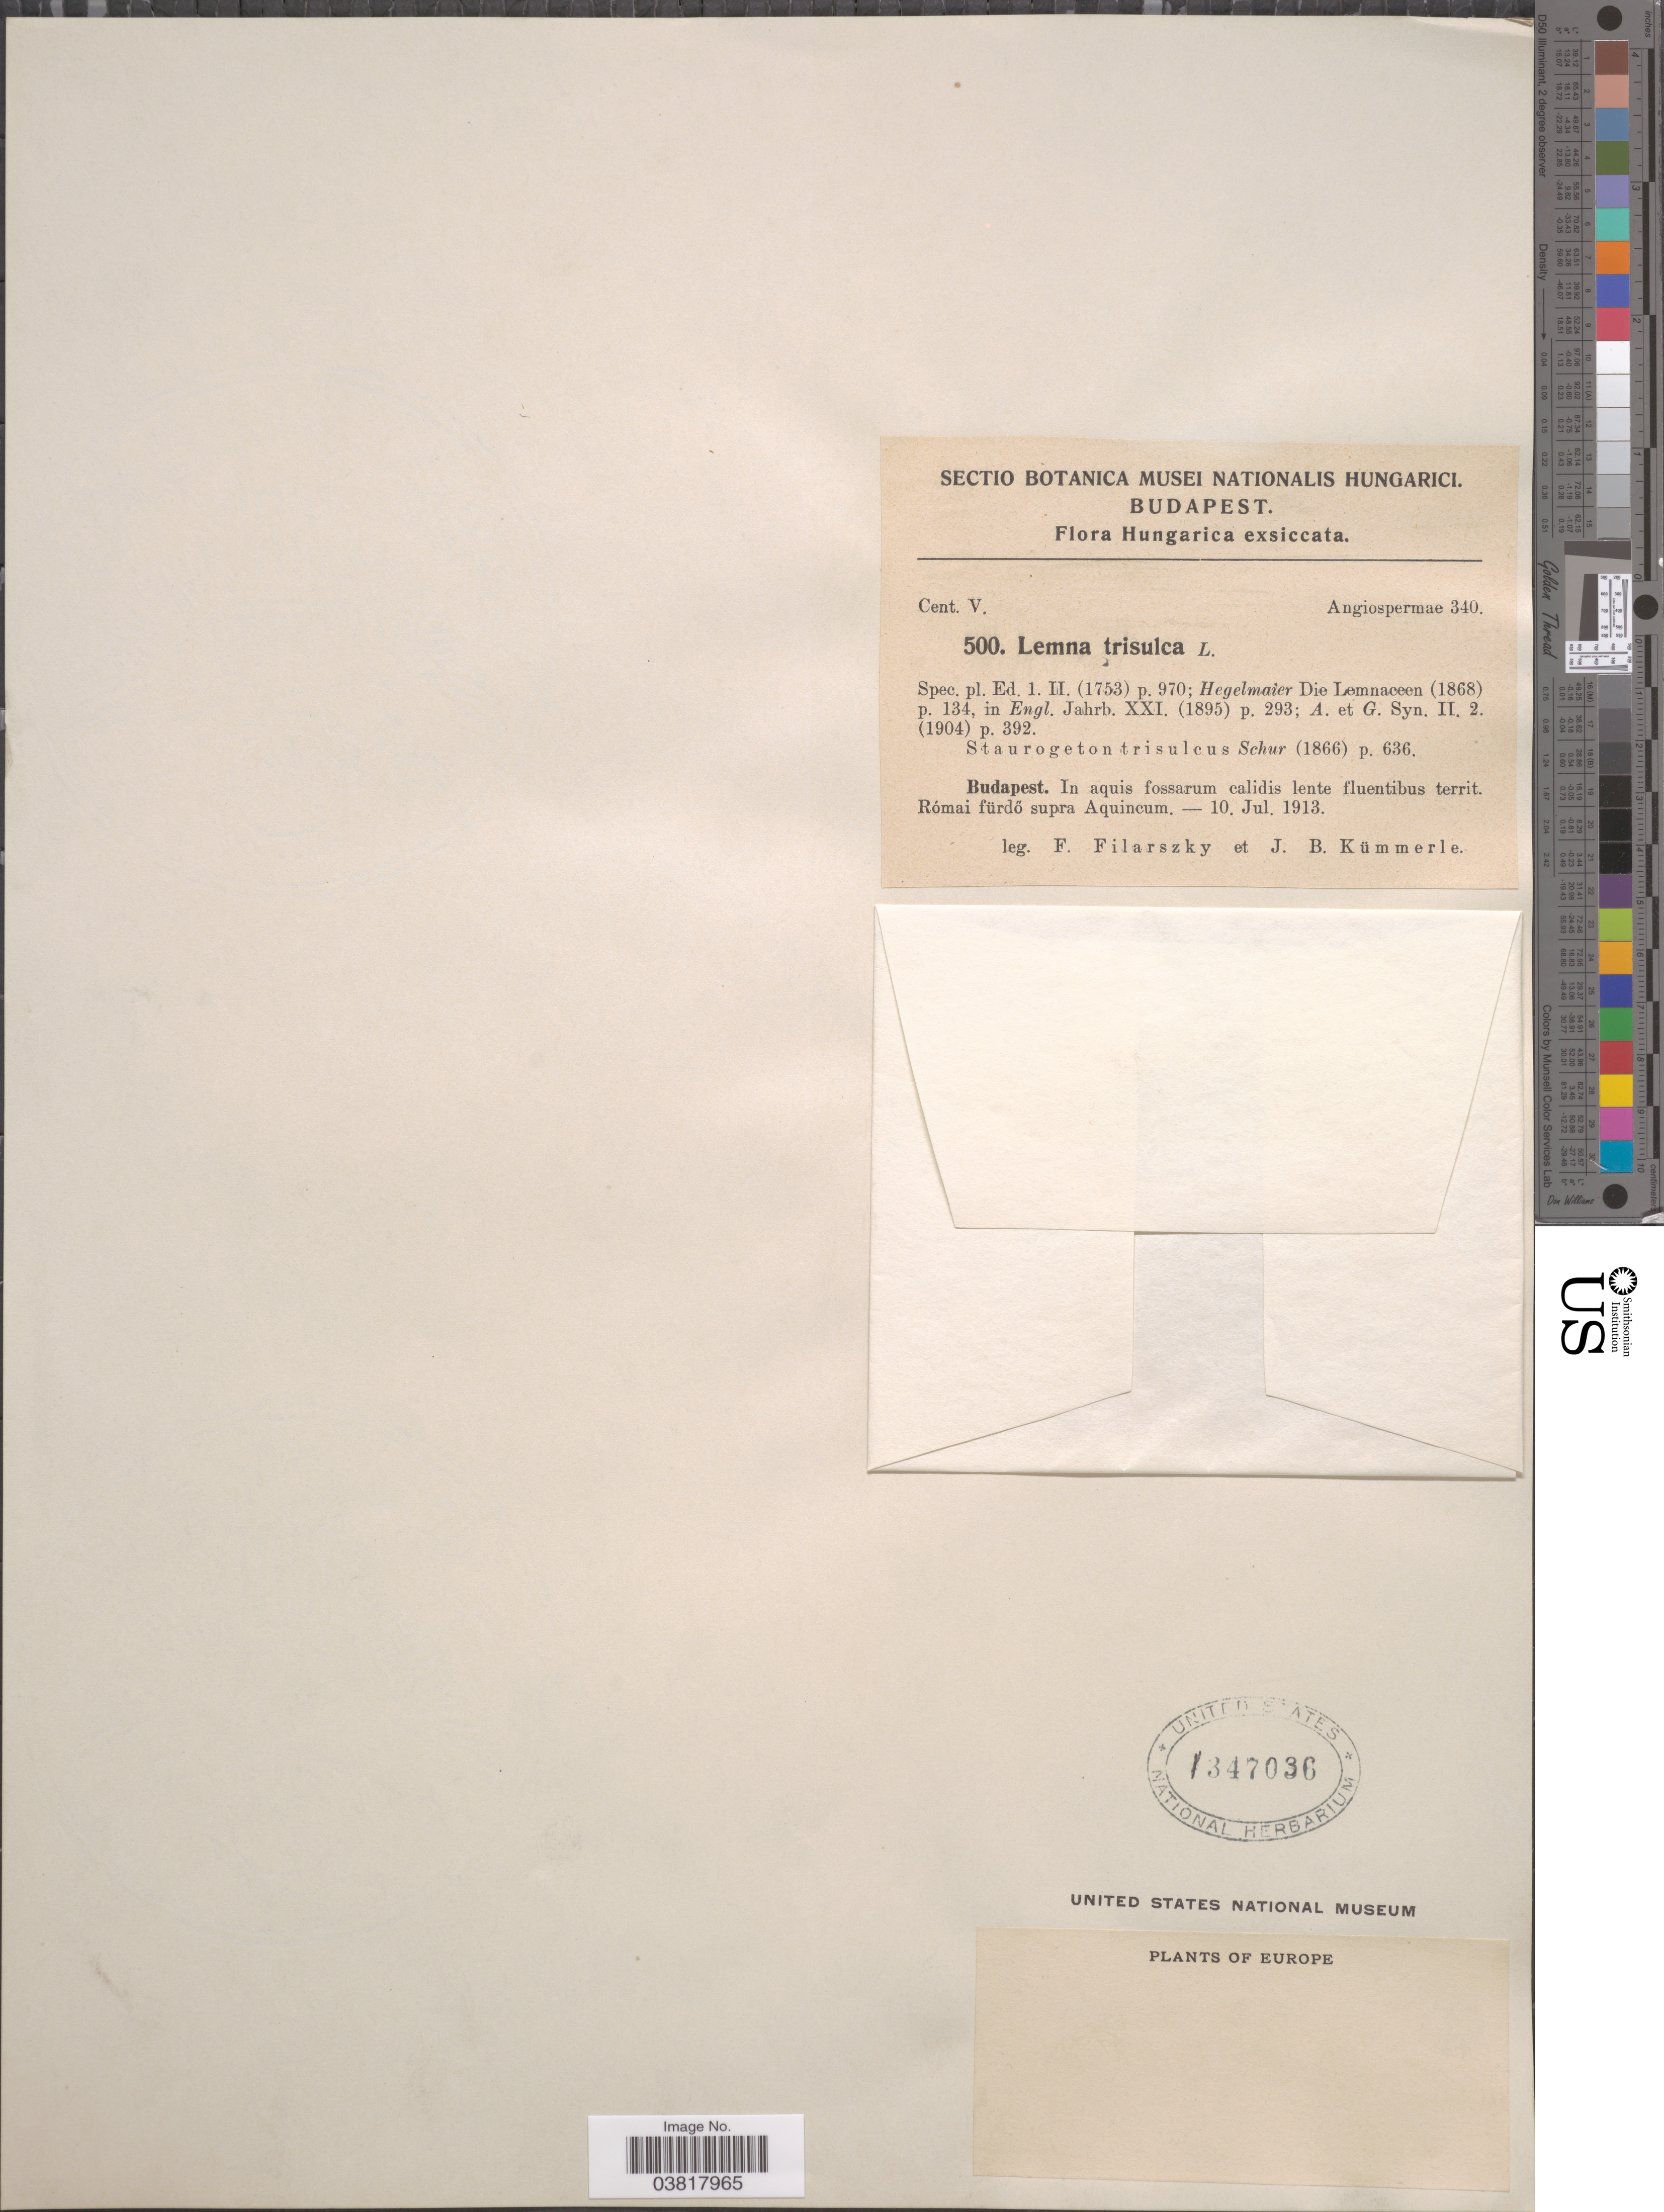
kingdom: Plantae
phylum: Tracheophyta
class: Liliopsida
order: Alismatales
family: Araceae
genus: Lemna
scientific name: Lemna trisulca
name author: L.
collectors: F. Filarszky & J. Kummerle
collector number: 500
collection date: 1913-07-10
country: Hungary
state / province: Budapest, Capital District of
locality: Budapest. In aquis fossarum calidis lente fluentibus territ. Római fürdo supra Aquincum.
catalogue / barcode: US 1347036